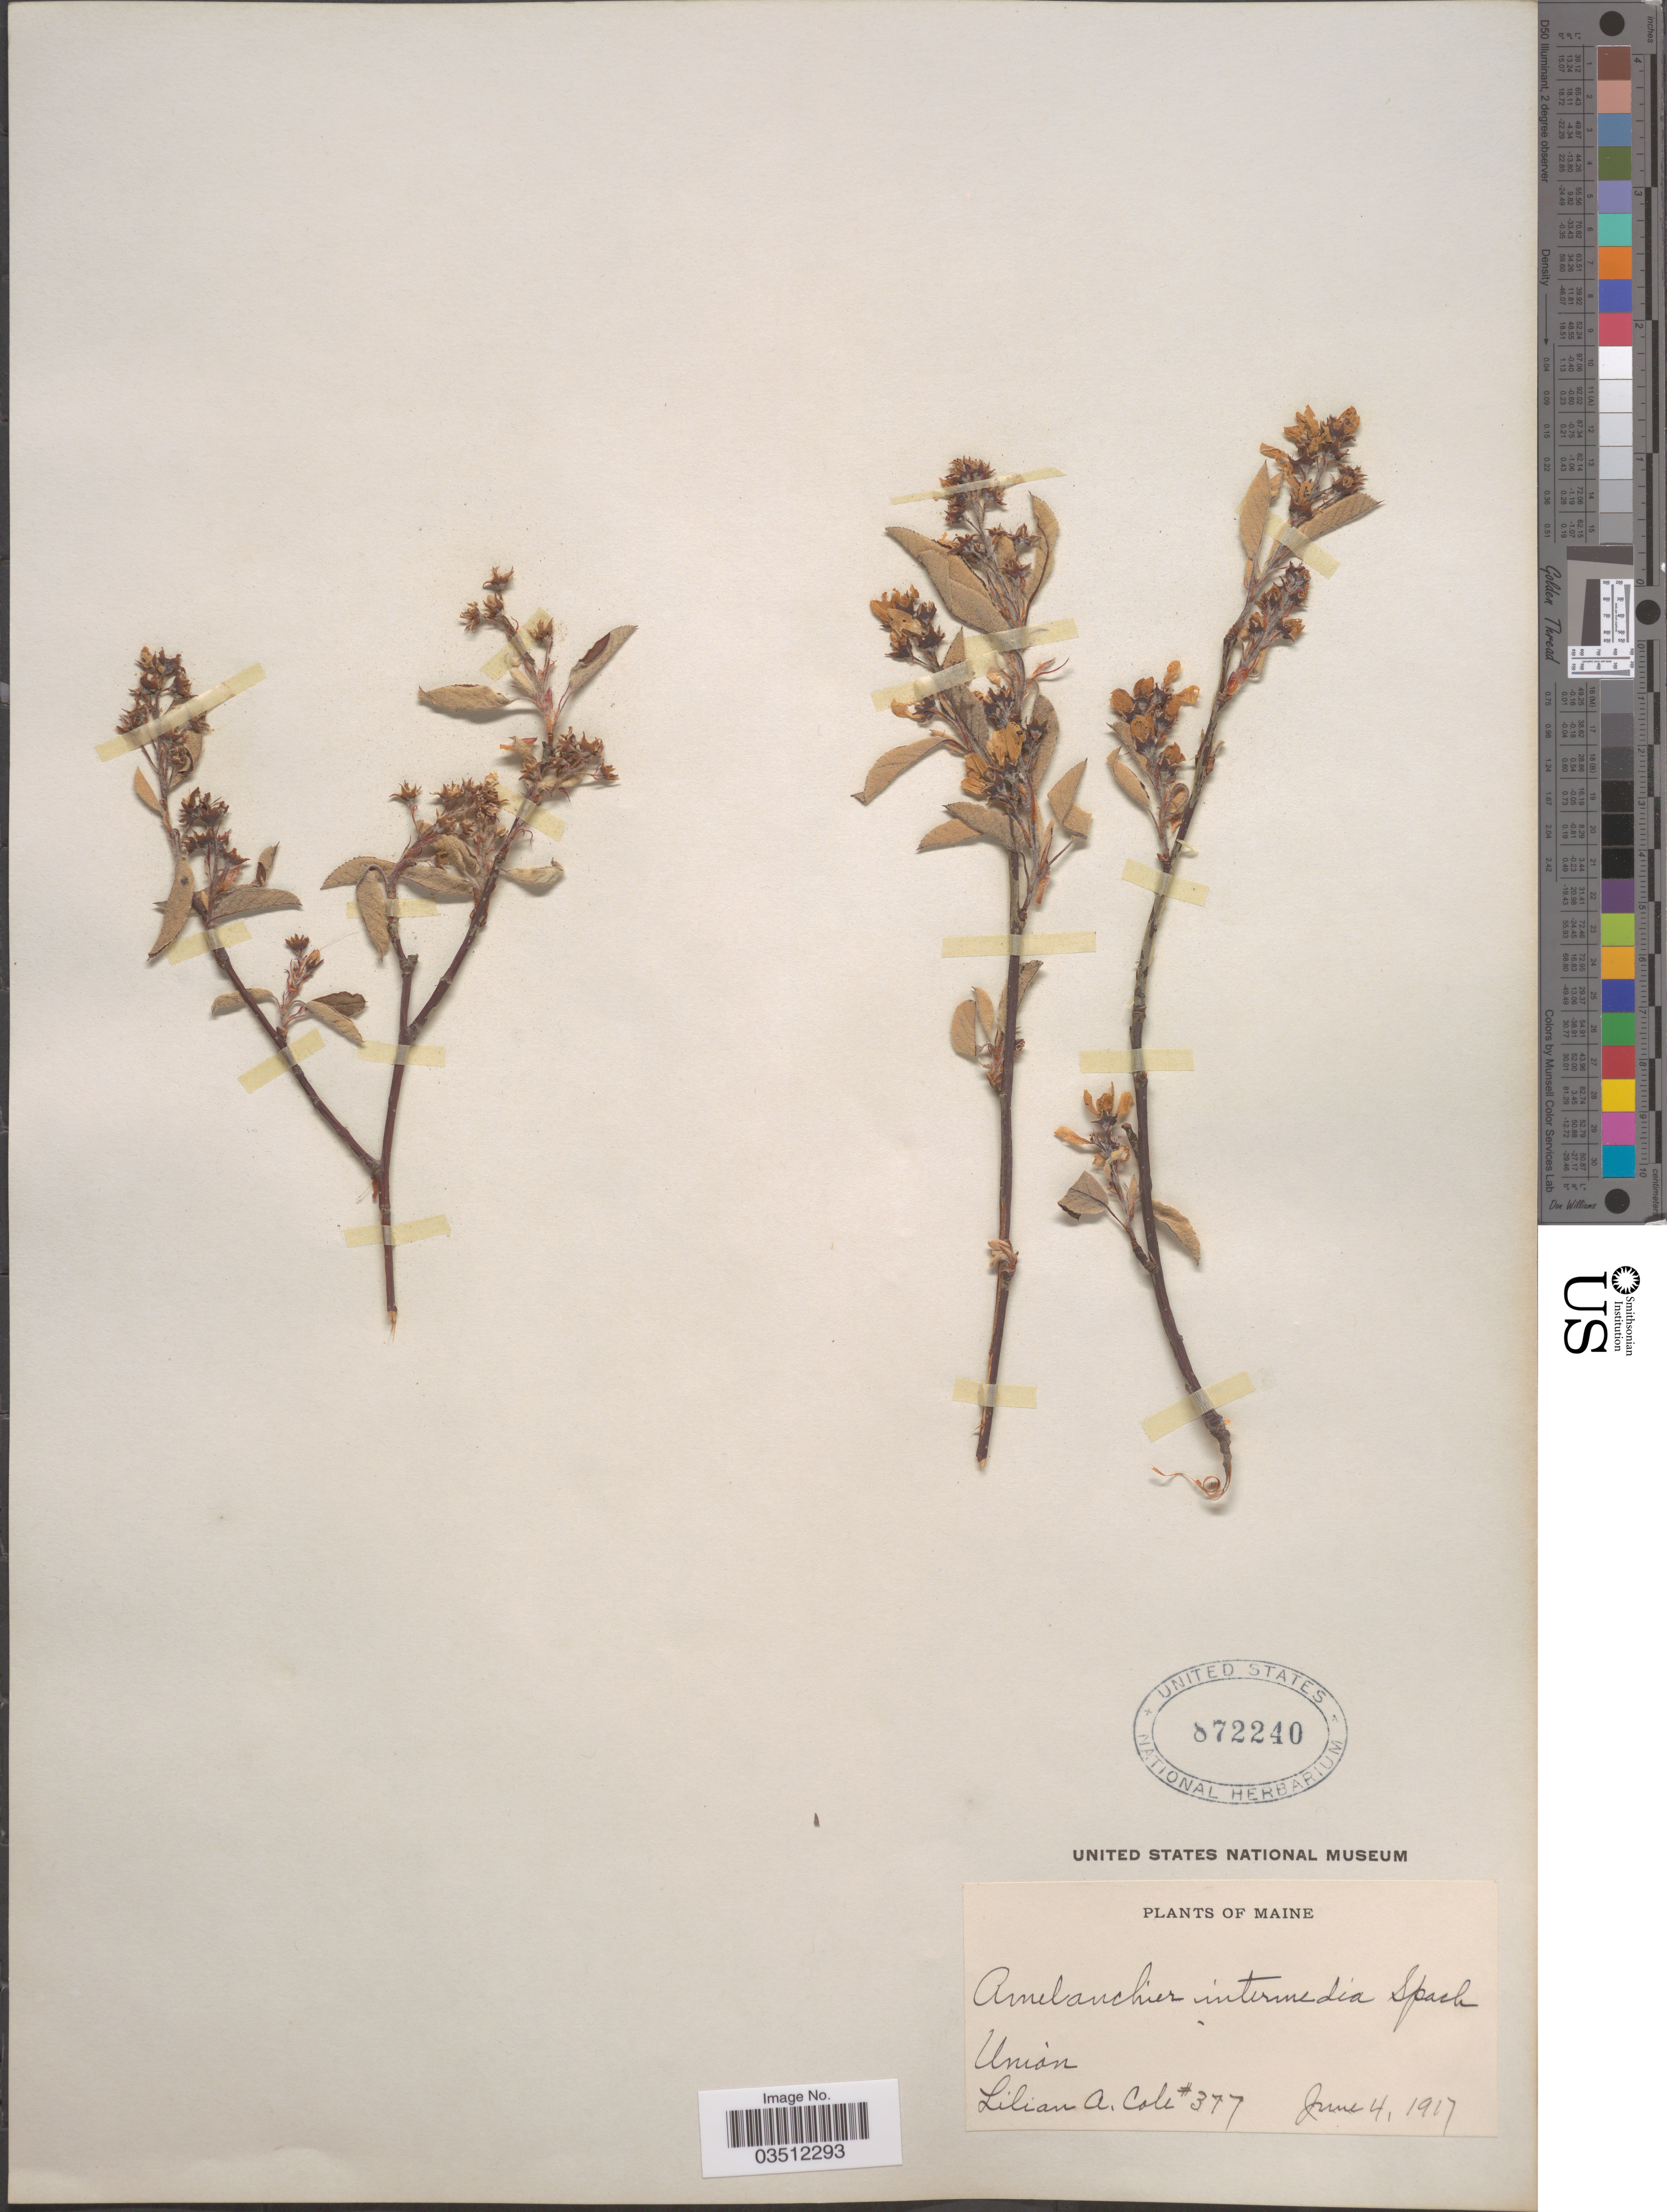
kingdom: Plantae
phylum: Tracheophyta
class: Magnoliopsida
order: Rosales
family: Rosaceae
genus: Amelanchier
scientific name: Amelanchier intermedia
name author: Spach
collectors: L. A. Cole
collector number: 377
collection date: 1917-06-04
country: United States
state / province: Maine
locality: Union.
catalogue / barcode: US 872240